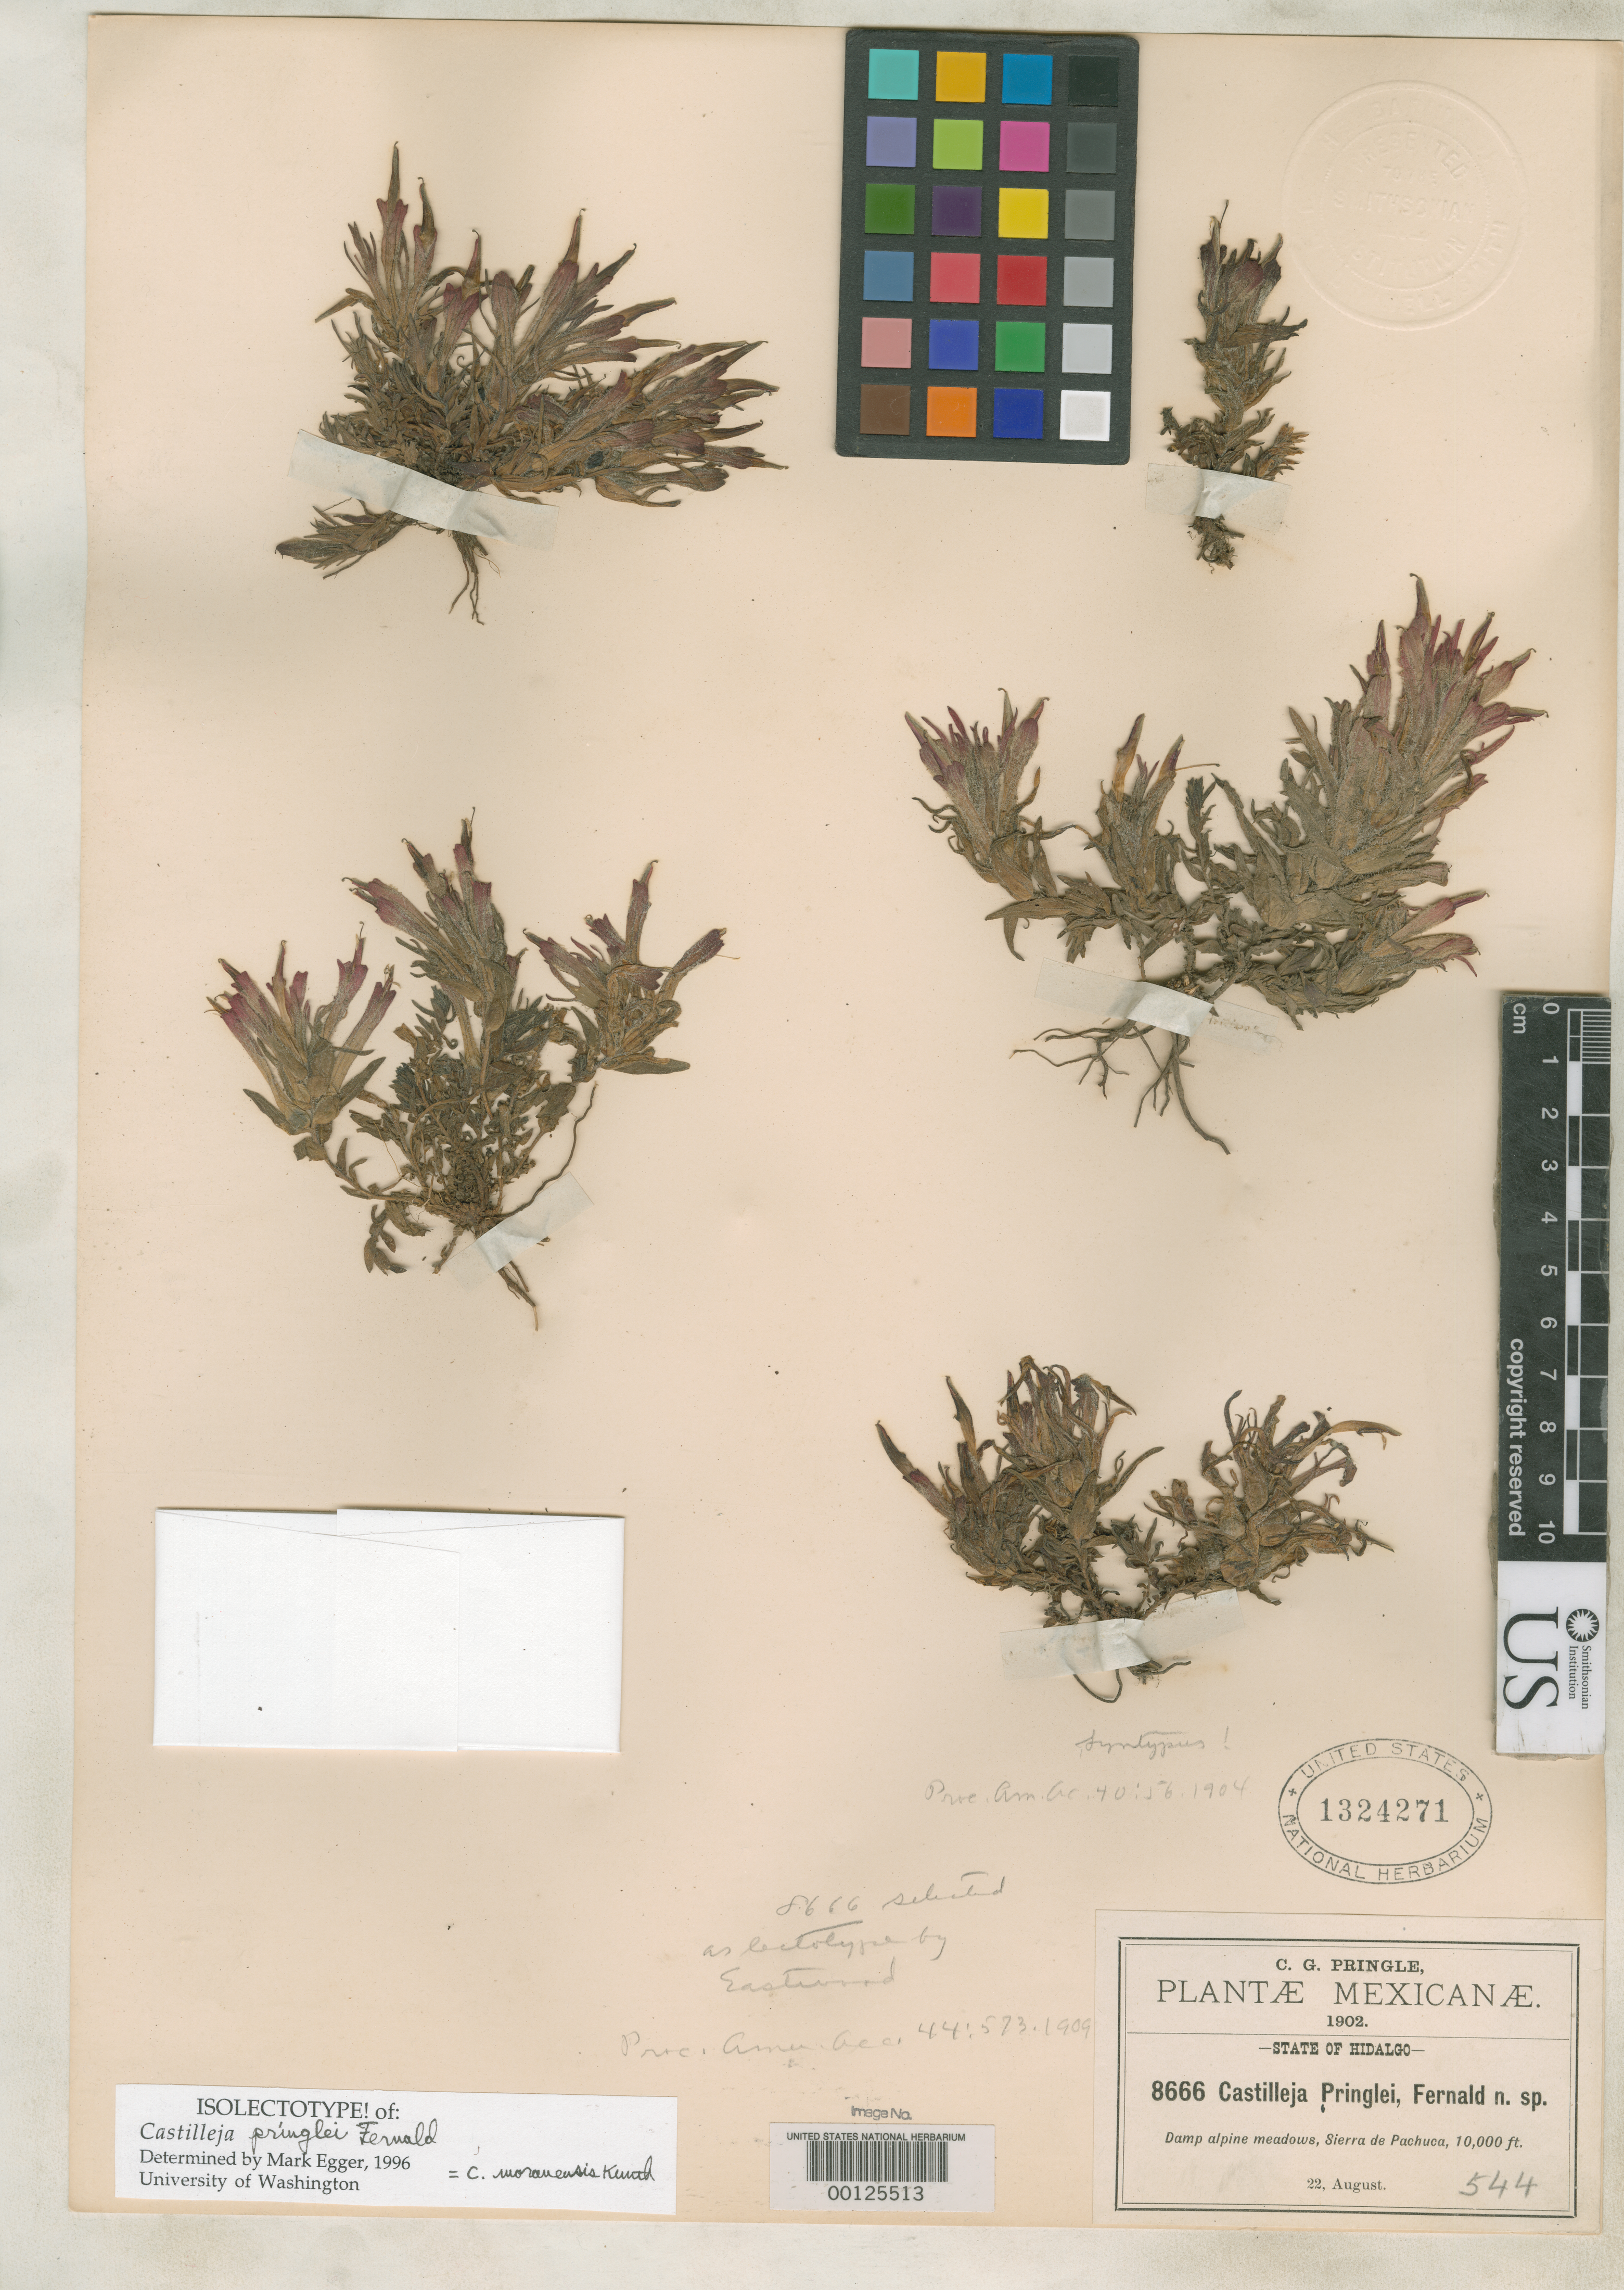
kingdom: Plantae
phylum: Tracheophyta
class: Magnoliopsida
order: Lamiales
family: Orobanchaceae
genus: Castilleja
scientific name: Castilleja pringlei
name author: Fernald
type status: Syntype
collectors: C. G. Pringle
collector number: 8666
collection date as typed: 22 Aug 1902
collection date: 1902-08-22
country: Mexico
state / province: Hidalgo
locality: Sierra de Pachuca.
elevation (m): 3048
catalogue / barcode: US 1324271